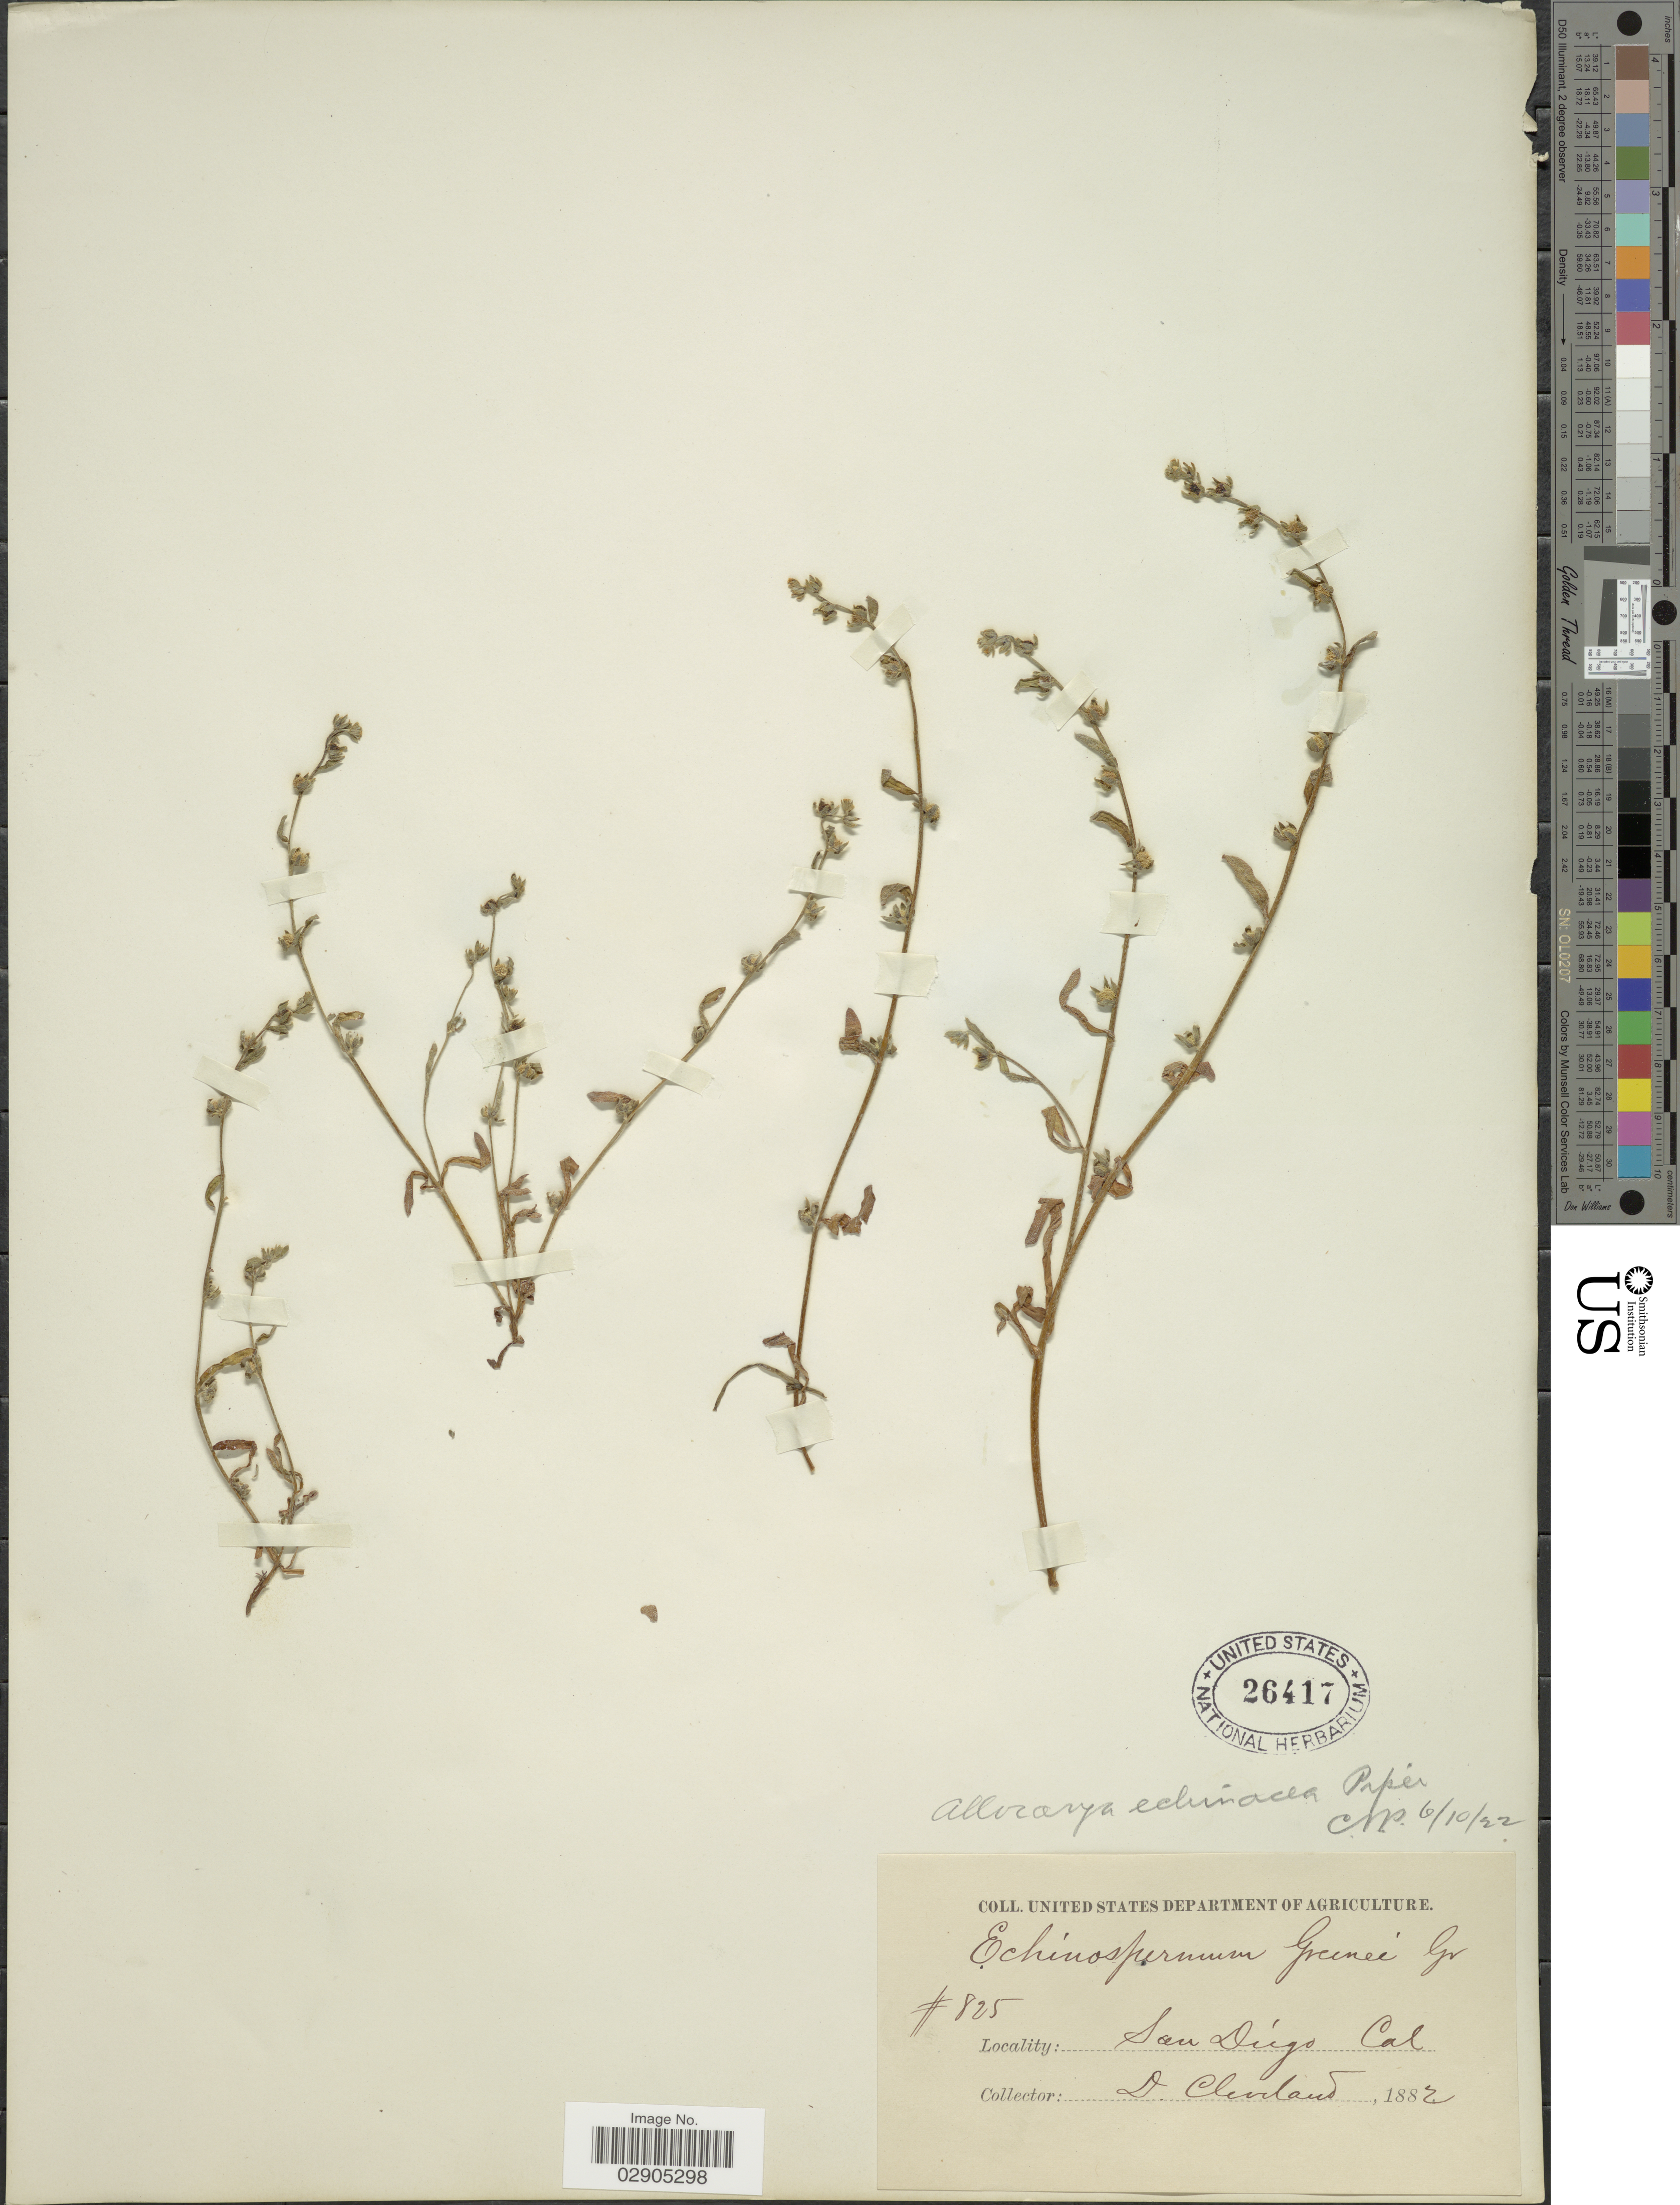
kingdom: Plantae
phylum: Tracheophyta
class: Magnoliopsida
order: Boraginales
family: Boraginaceae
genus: Allocarya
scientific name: Allocarya echinacea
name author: Piper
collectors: D. Cleveland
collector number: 825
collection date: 1882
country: United States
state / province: California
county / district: San Diego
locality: San Diego.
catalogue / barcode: US 26417